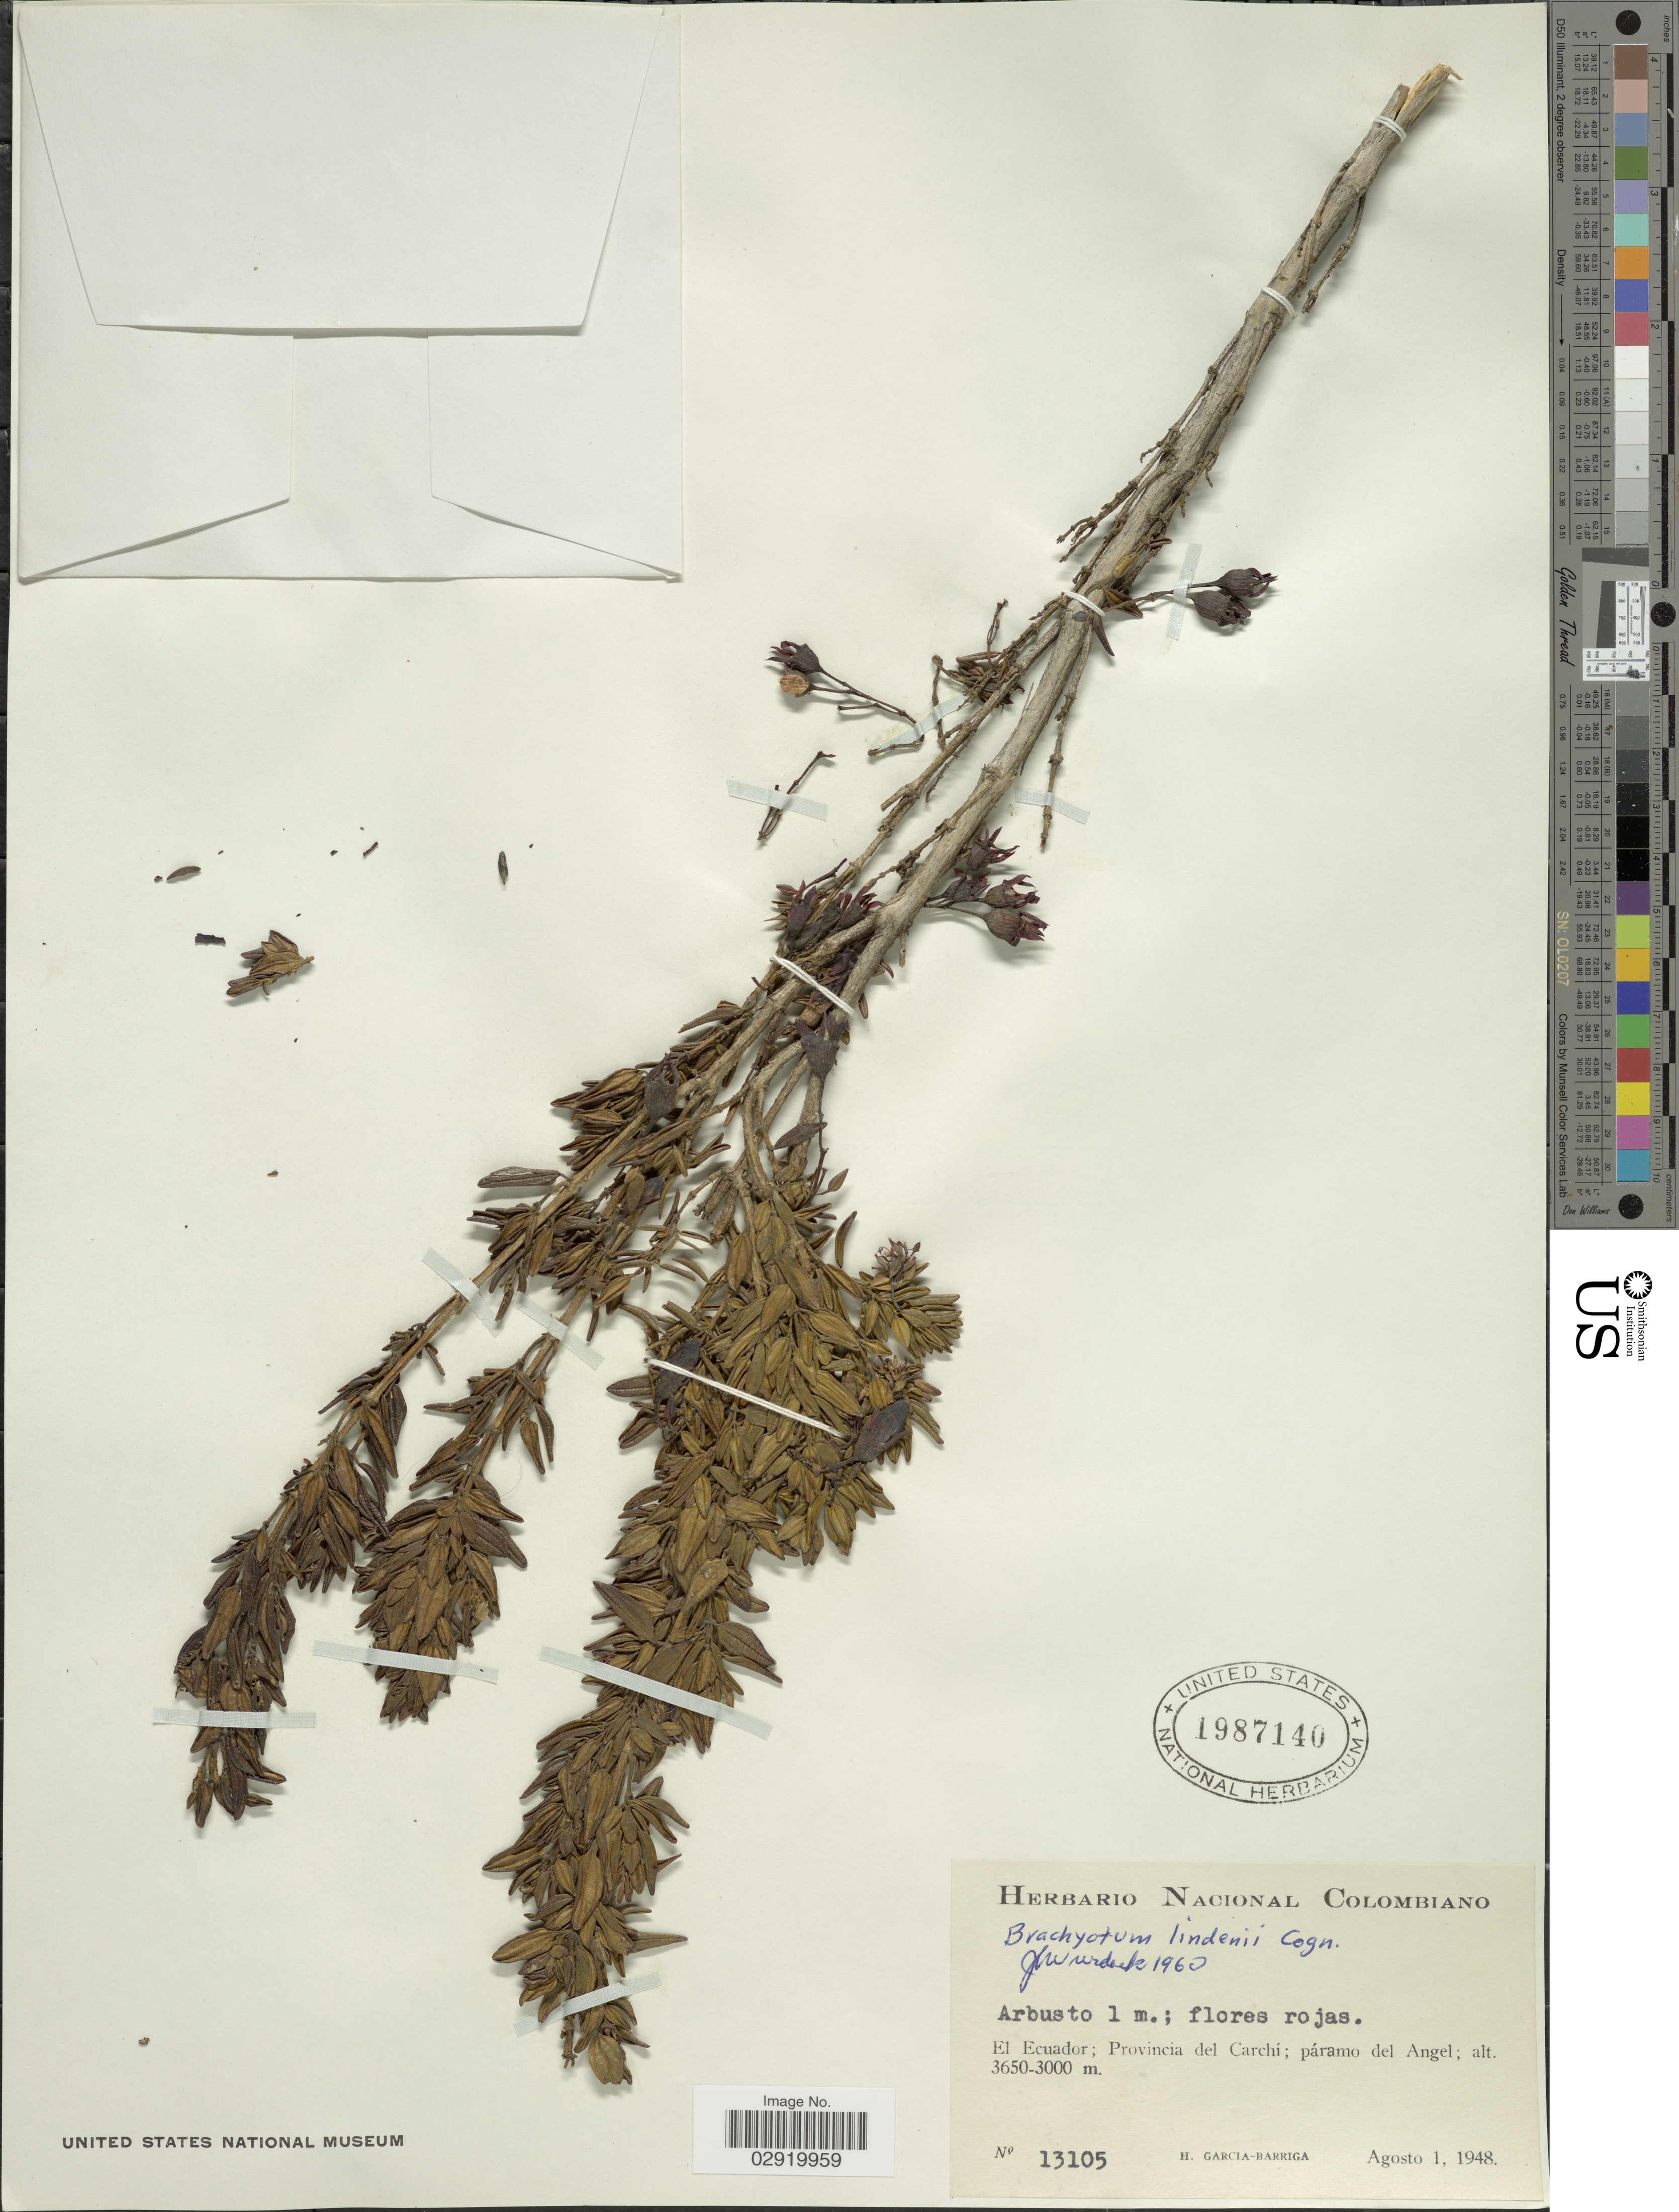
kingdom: Plantae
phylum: Tracheophyta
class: Magnoliopsida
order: Myrtales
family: Melastomataceae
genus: Brachyotum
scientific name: Brachyotum lindenii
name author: Cogn.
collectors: H. García Barriga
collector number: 13105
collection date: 1948-08-01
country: Ecuador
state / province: Carchi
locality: Páramo del Angel.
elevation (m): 3000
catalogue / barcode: US 1987140